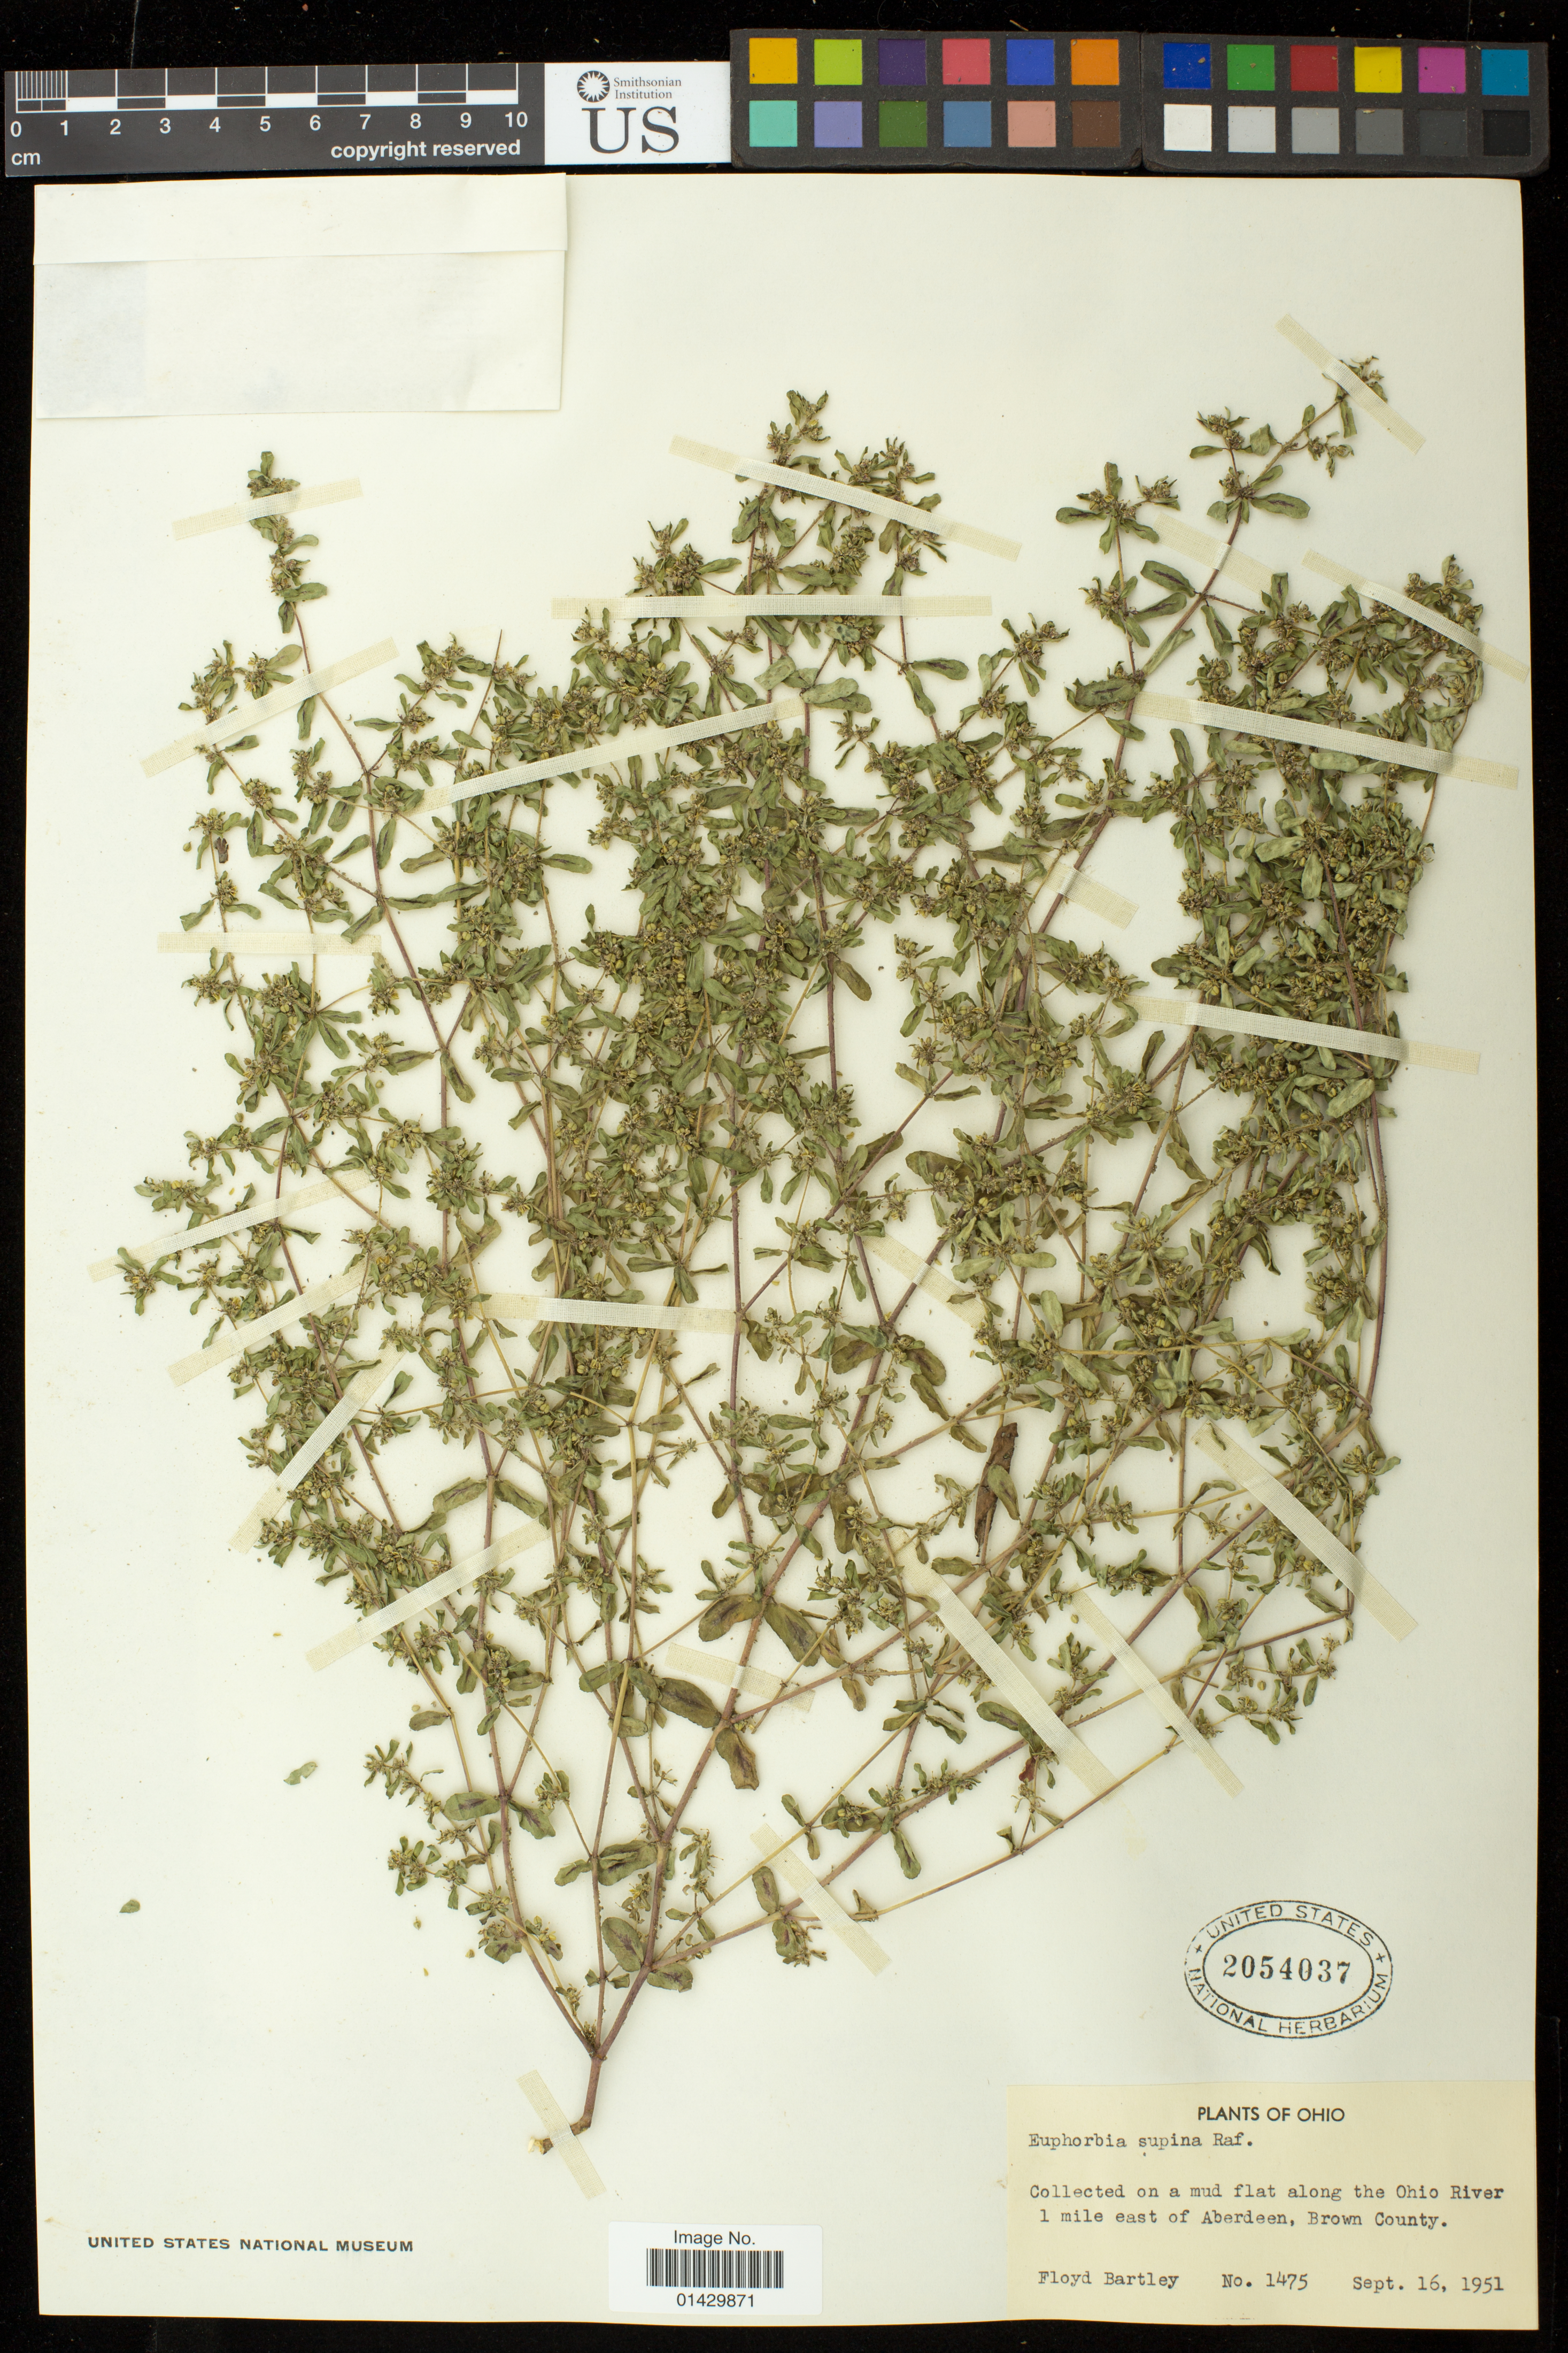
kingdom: Plantae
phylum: Tracheophyta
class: Magnoliopsida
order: Malpighiales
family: Euphorbiaceae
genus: Euphorbia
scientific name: Euphorbia maculata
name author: L.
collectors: F. Bartley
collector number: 1475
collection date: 1951-09-16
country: United States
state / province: Ohio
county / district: Brown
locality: Ohio River, 1 mile east of Aberdeen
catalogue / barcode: US 2054037